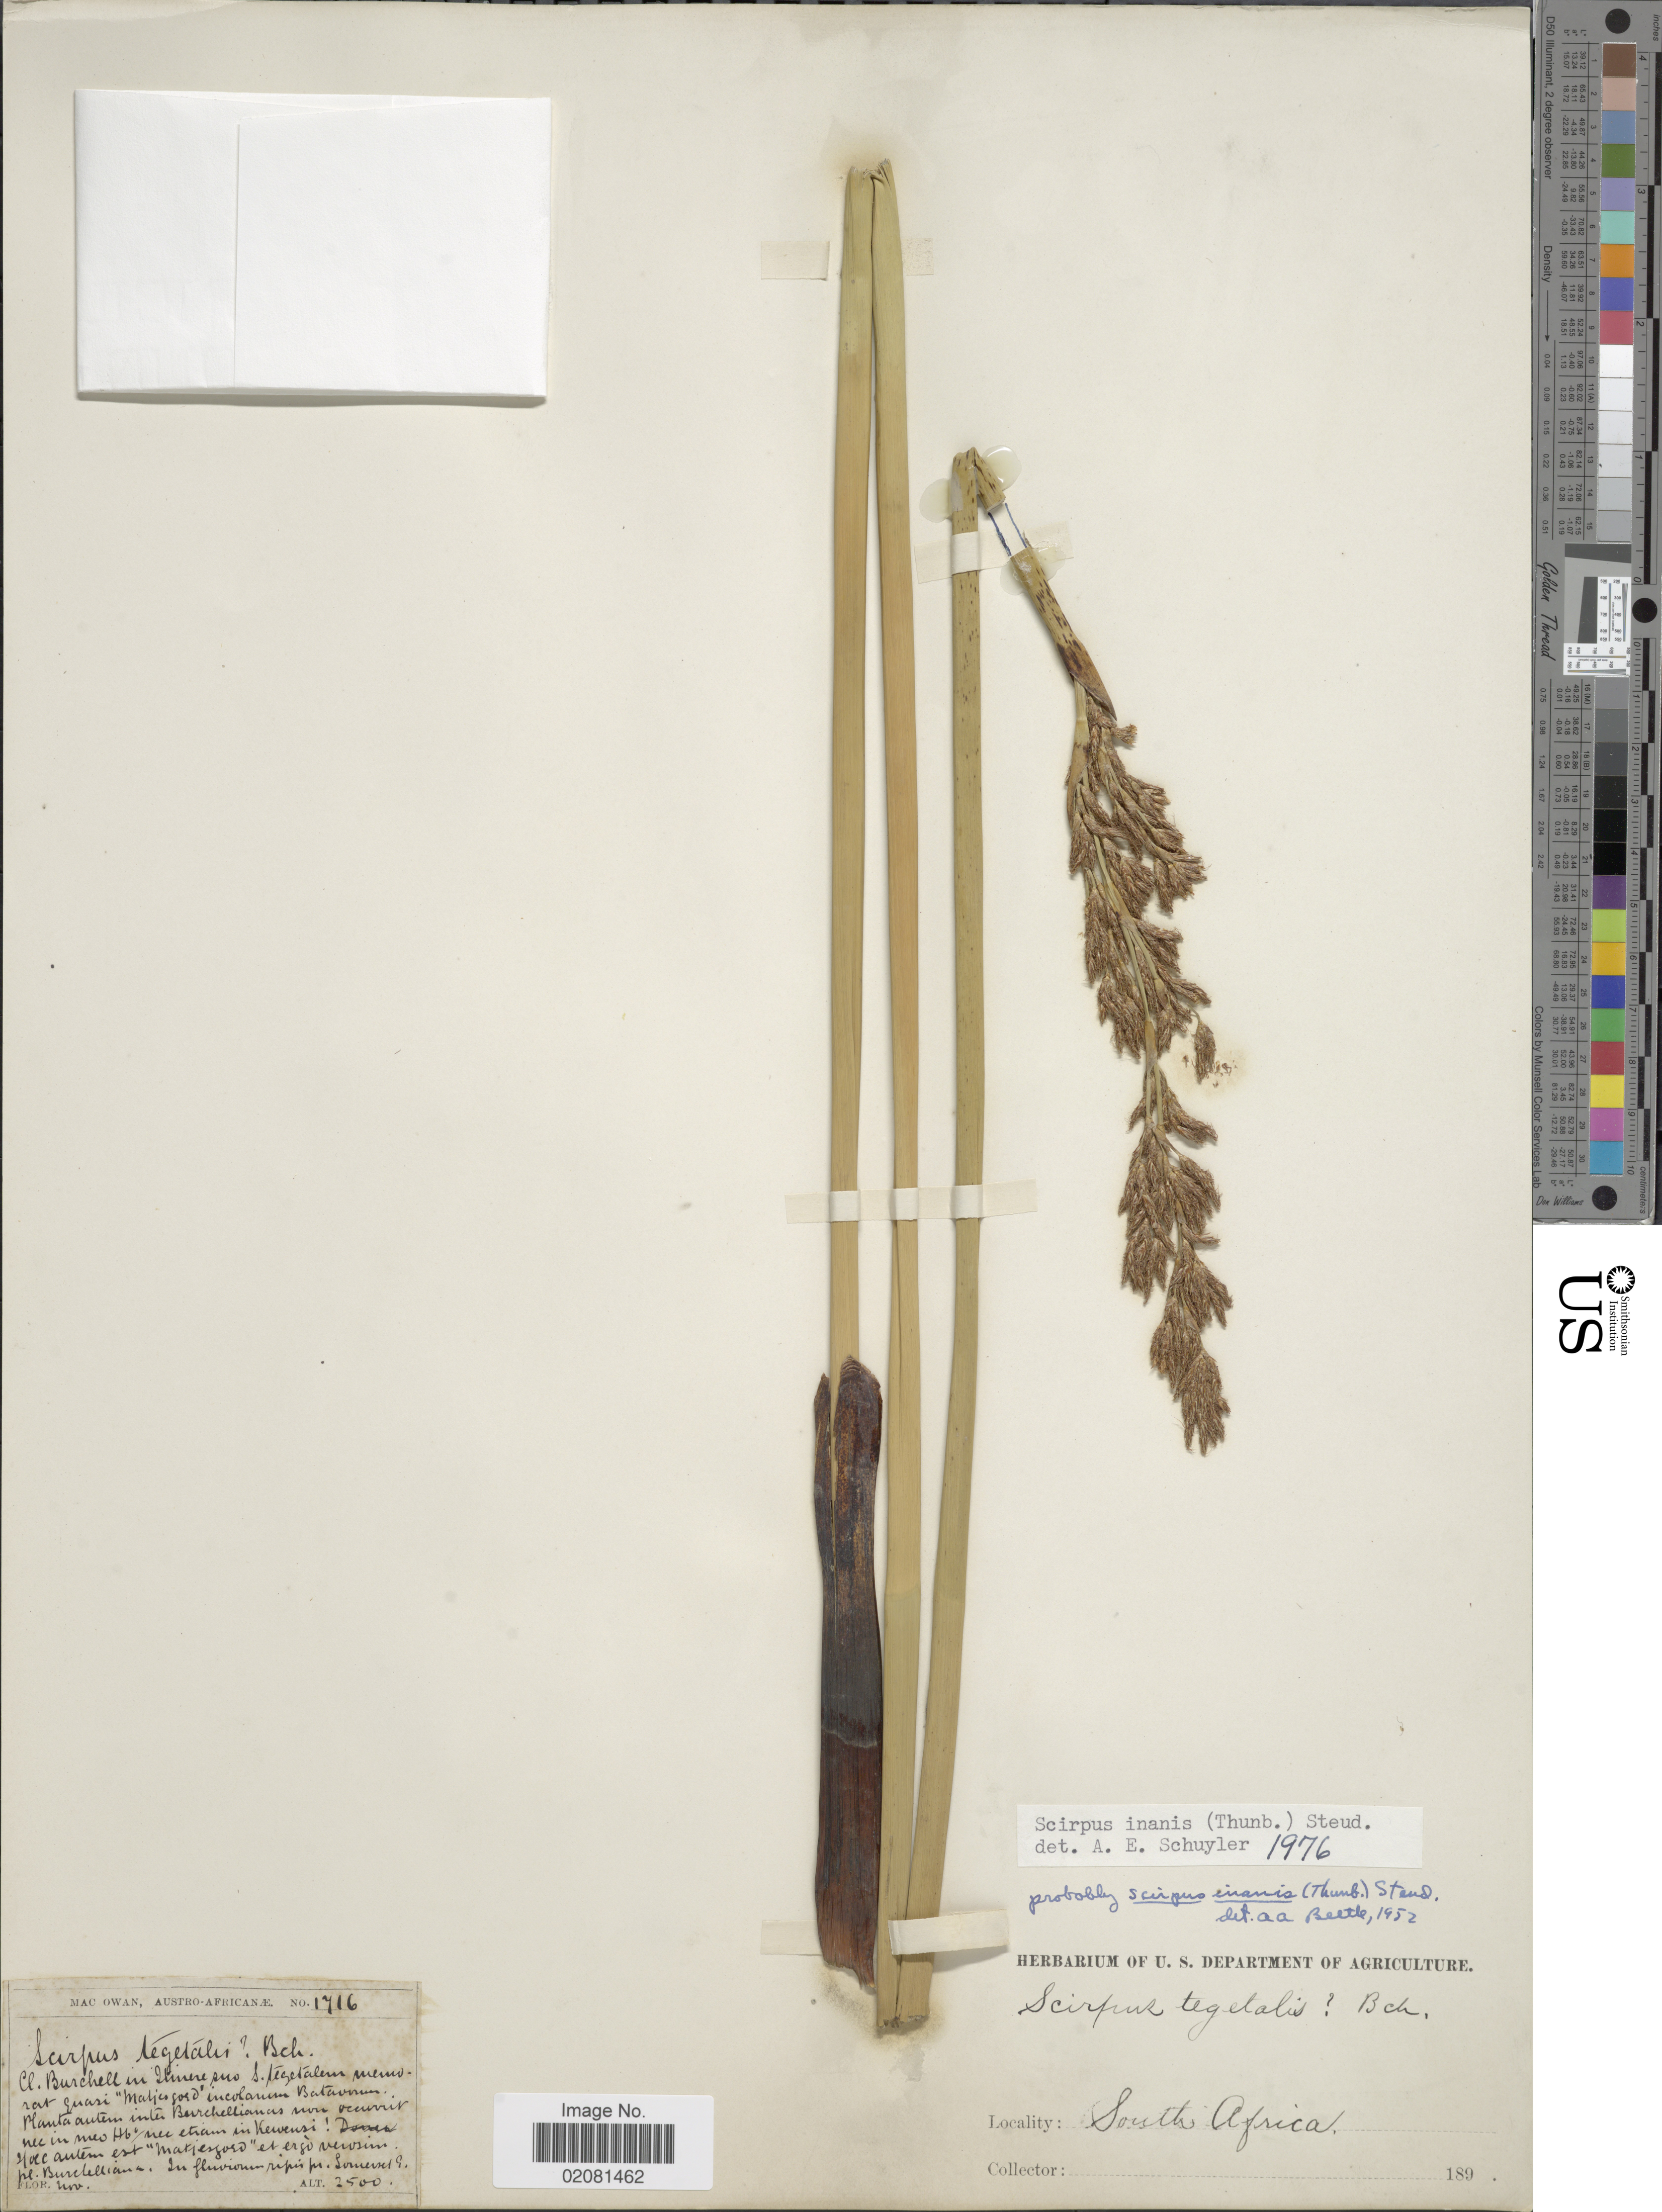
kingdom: Plantae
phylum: Tracheophyta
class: Liliopsida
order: Poales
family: Cyperaceae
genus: Pseudoschoenus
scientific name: Pseudoschoenus inanis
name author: (Thunb.) Oteng-Yeb.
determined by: Strong, Mark T., (BOT), Smithsonian Institution - National Museum of Natural History (UNITED STATES)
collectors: MacOwan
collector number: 1716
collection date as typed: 189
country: South Africa